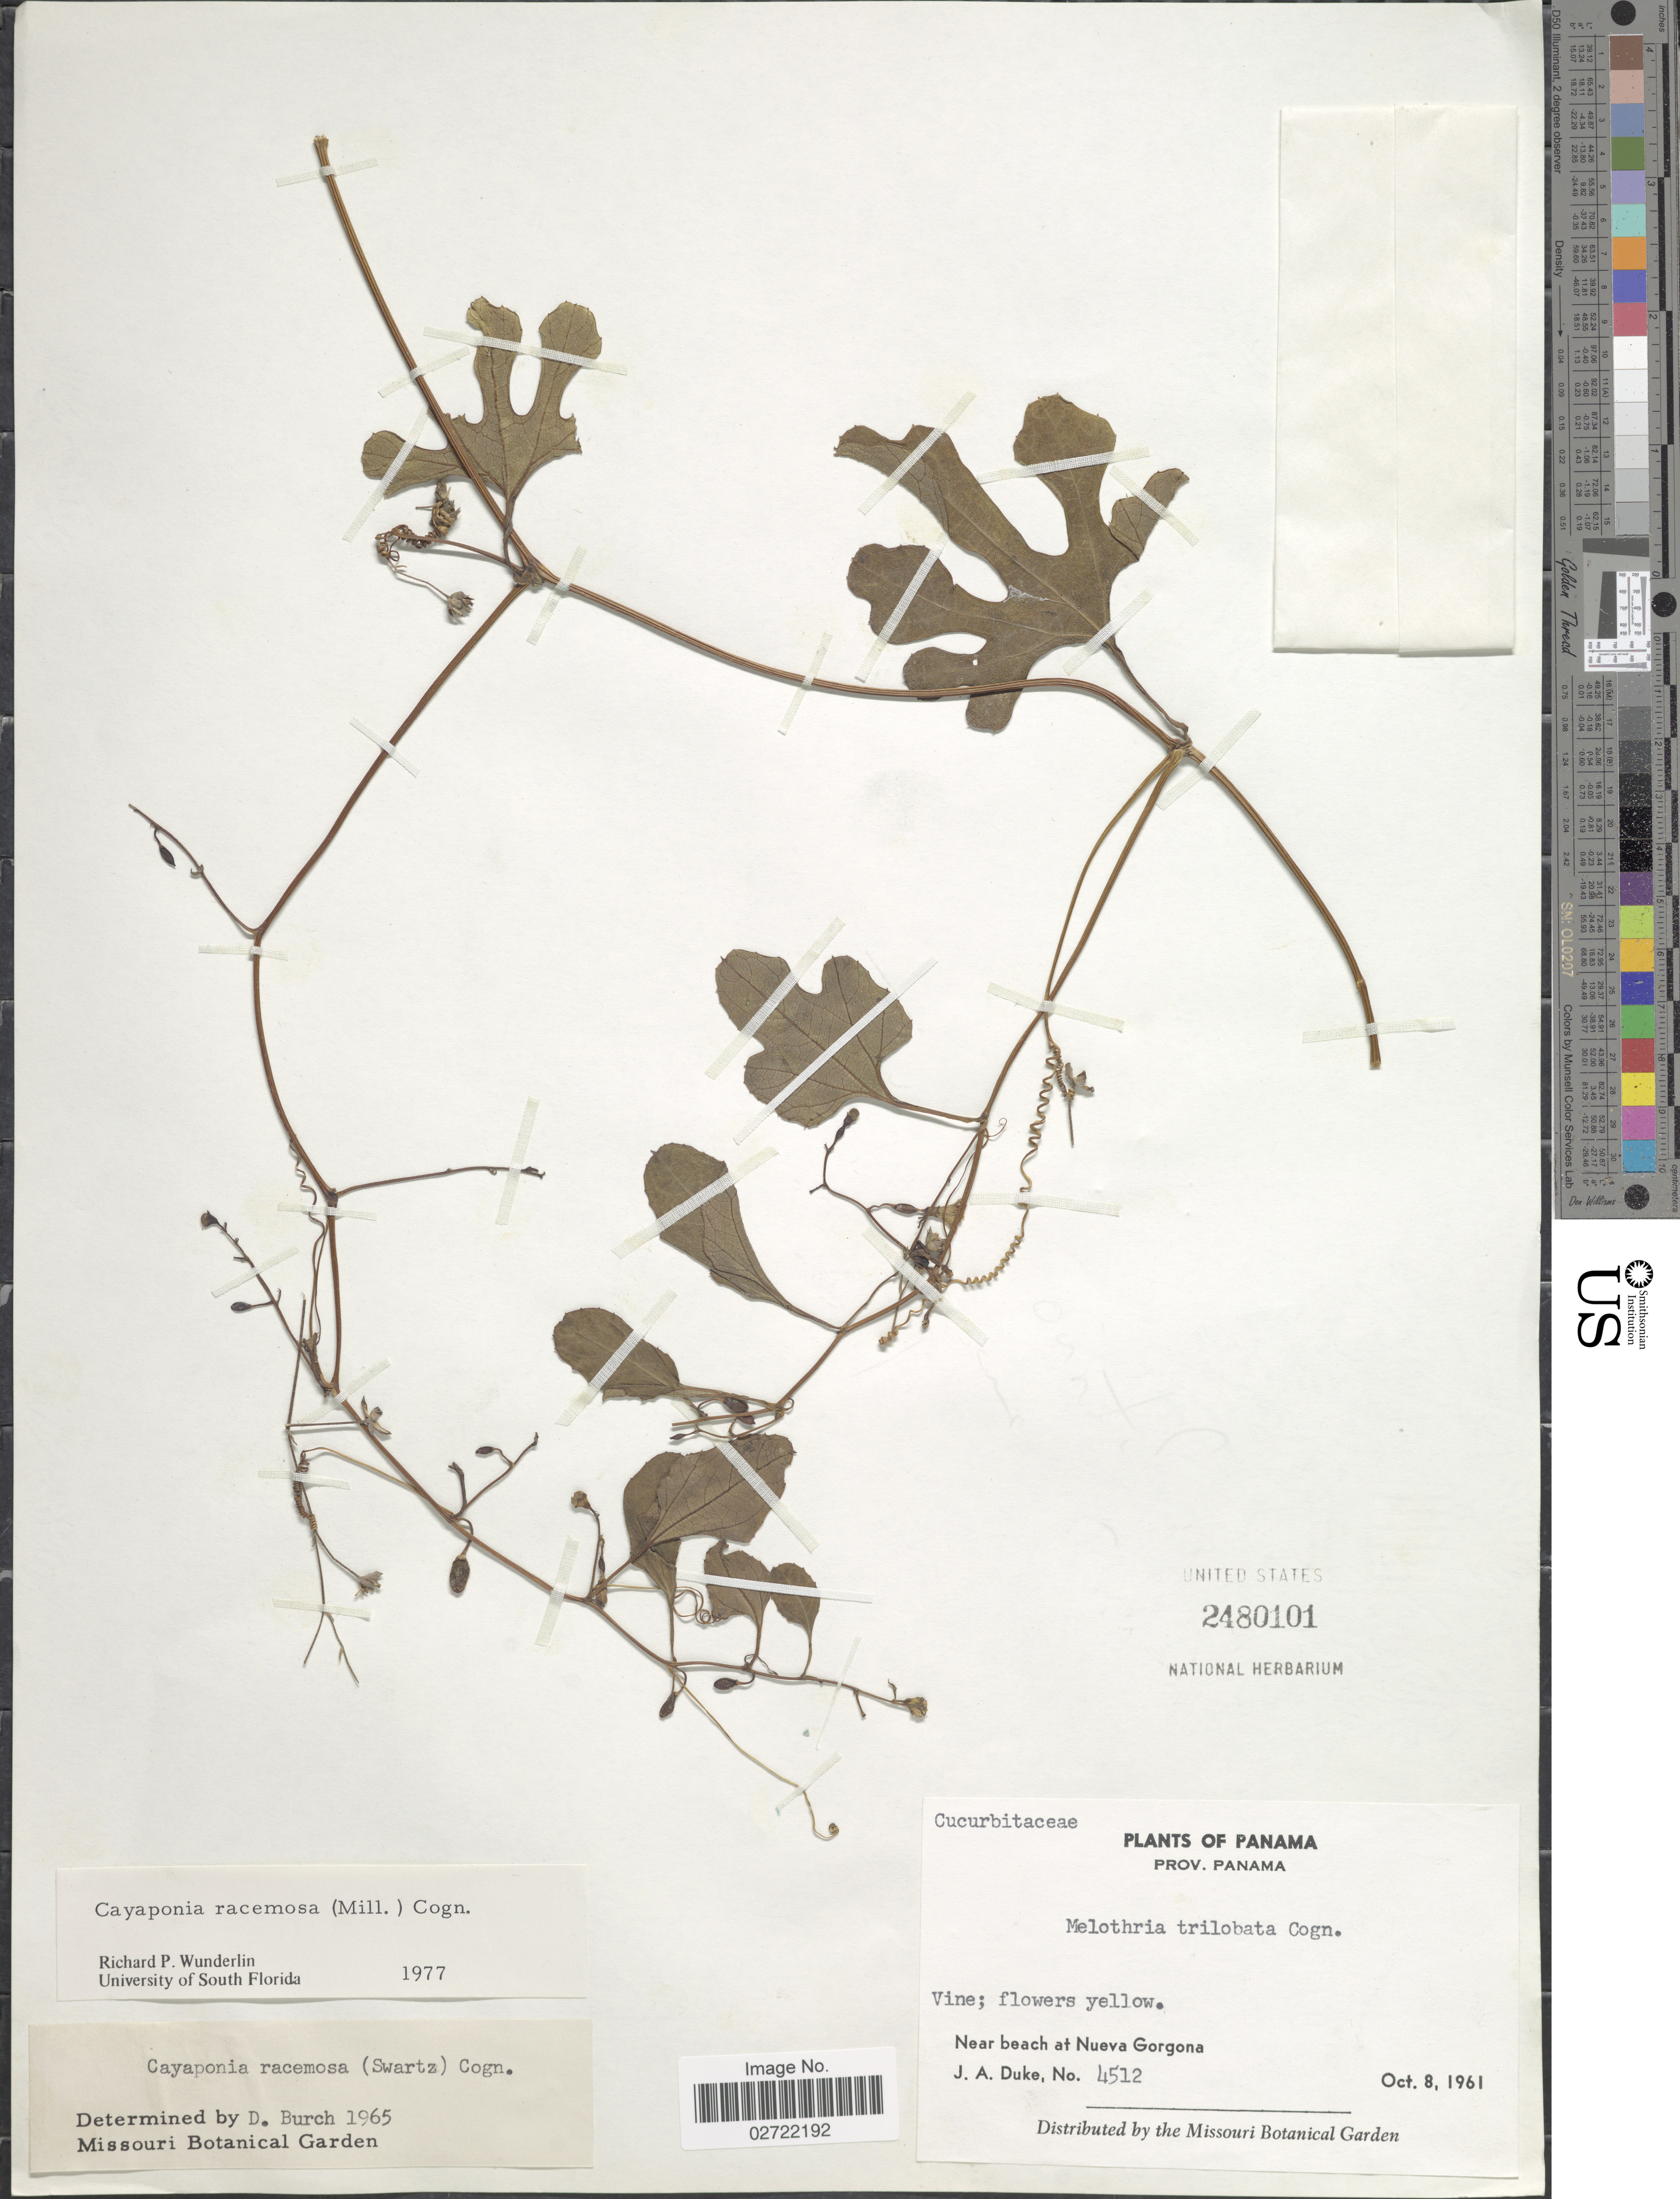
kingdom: Plantae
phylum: Tracheophyta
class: Magnoliopsida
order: Cucurbitales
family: Cucurbitaceae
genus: Cayaponia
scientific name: Cayaponia racemosa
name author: (Mill.) Cogn.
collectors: J. A. Duke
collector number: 4512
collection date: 1961-10-08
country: Panama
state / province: Panamá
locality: Near beach at Nueva Gorgona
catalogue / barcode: US 2480101